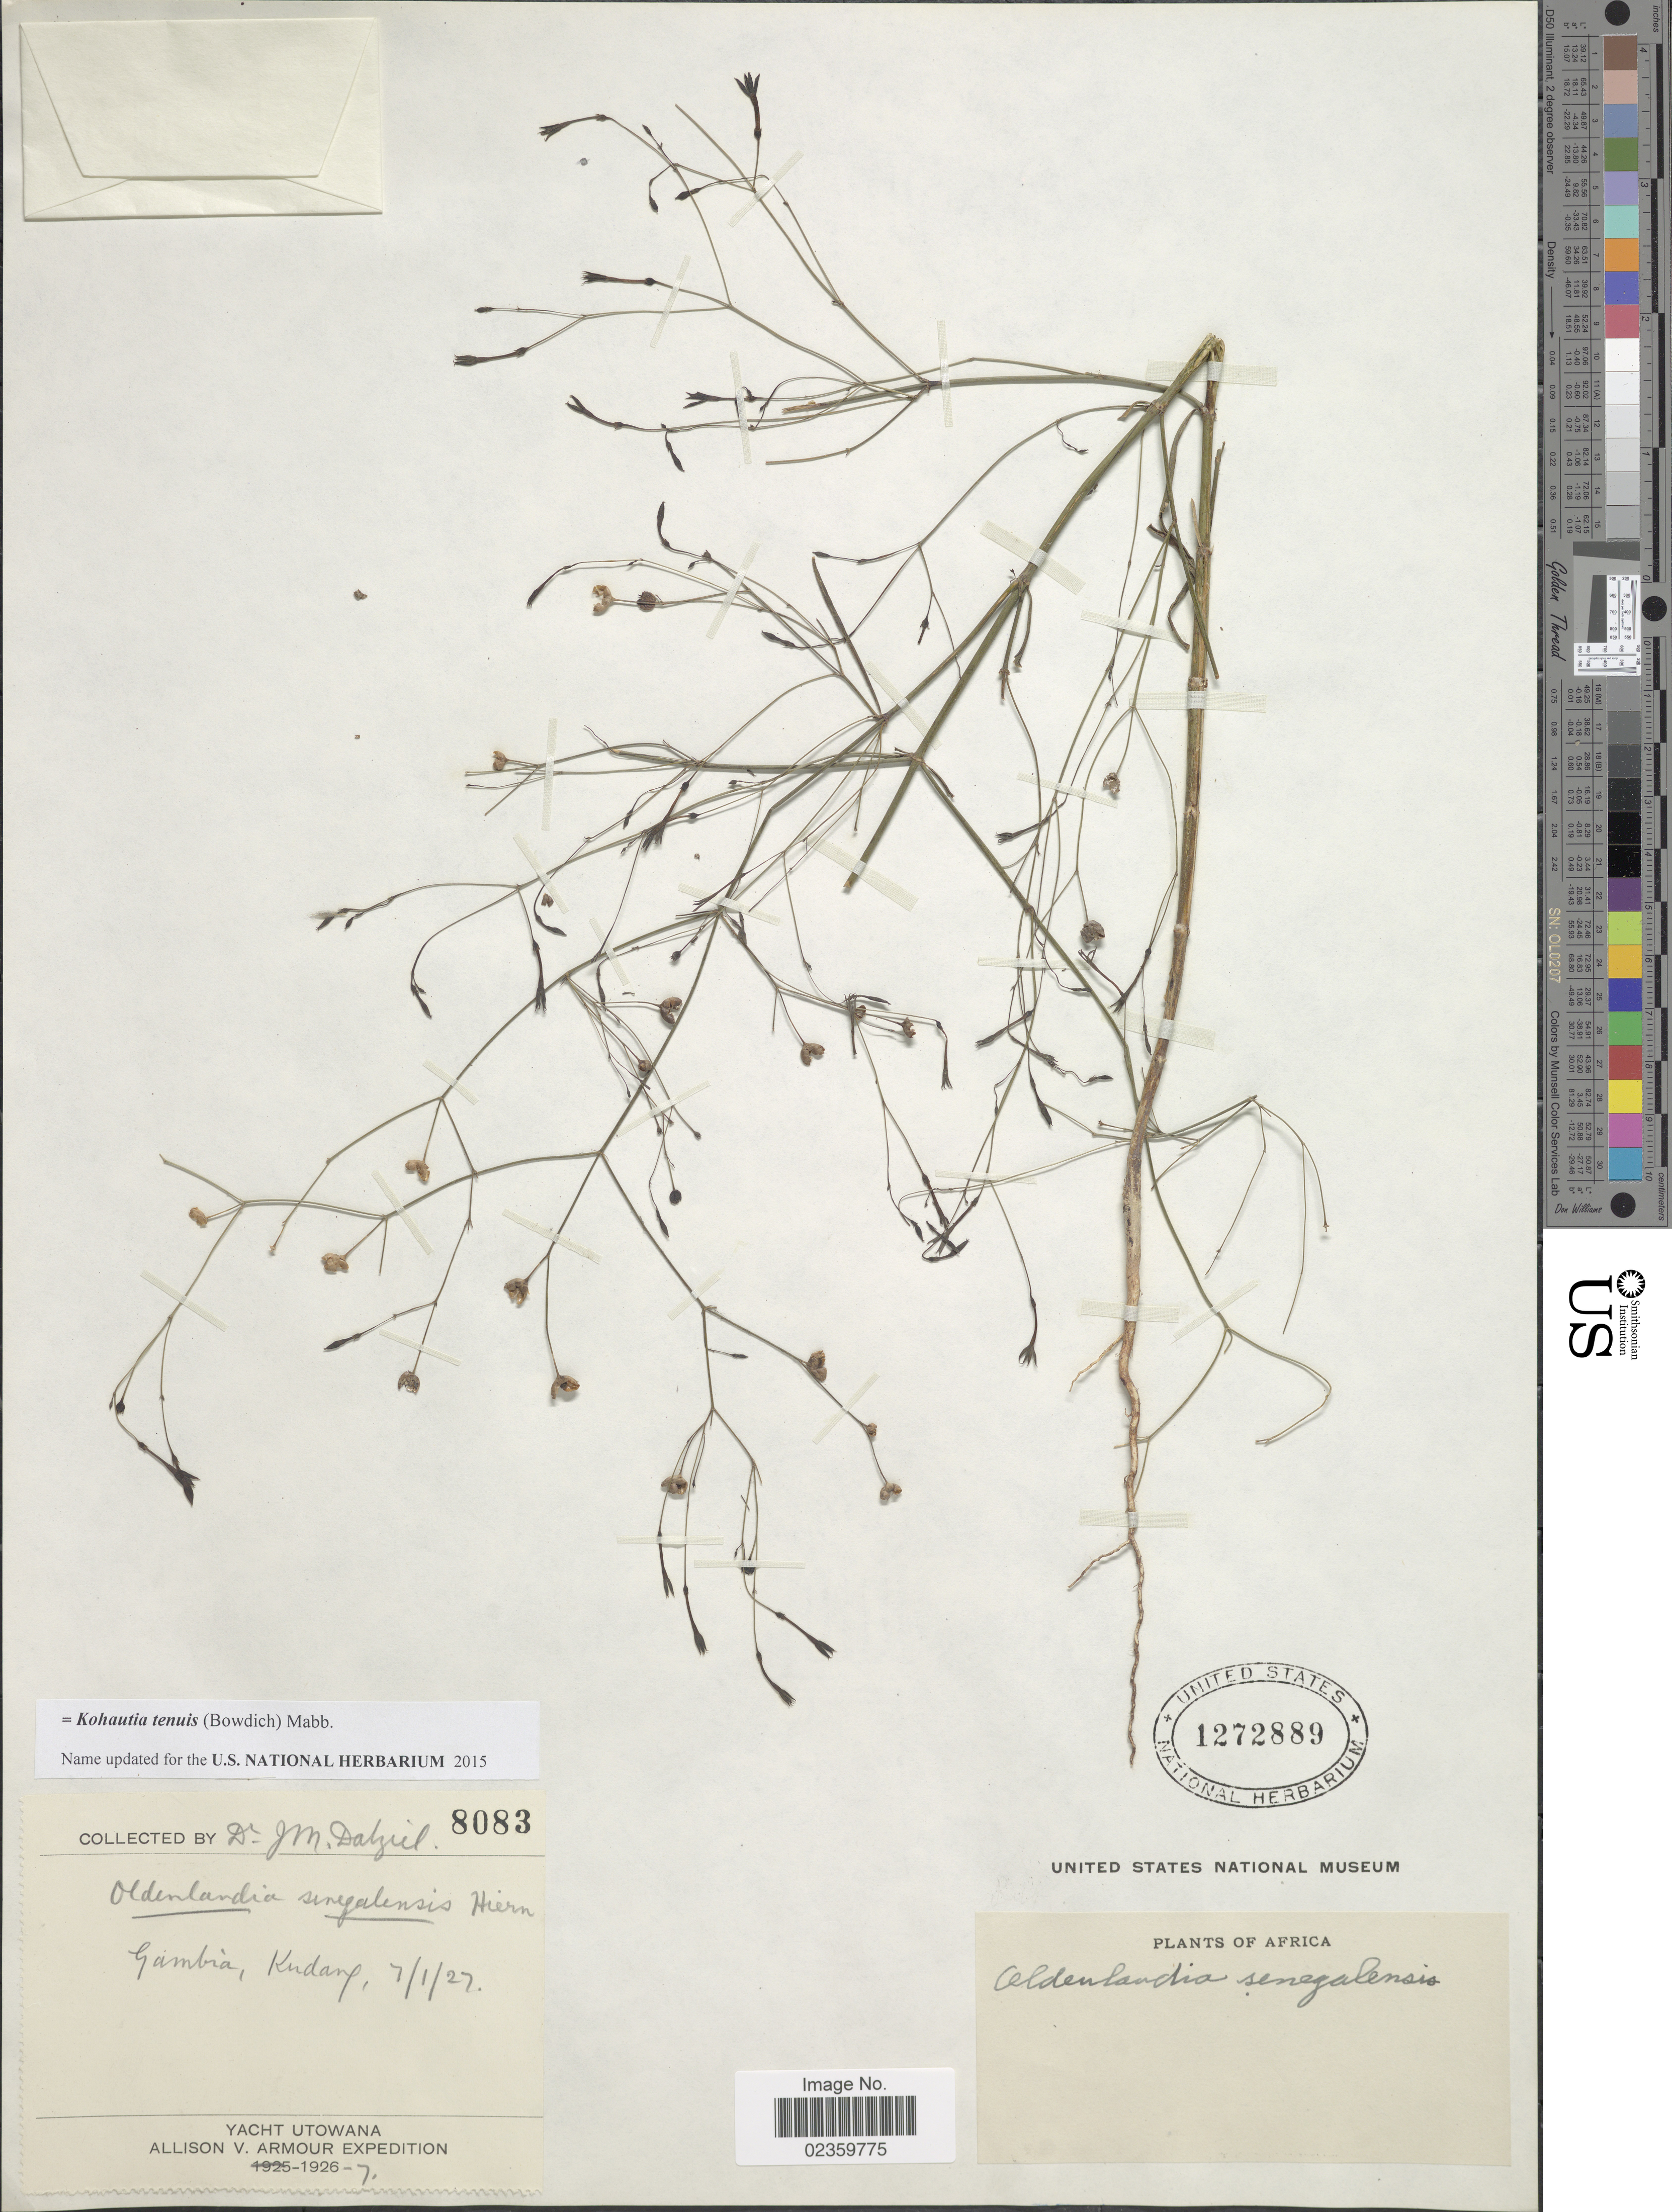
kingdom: Plantae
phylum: Tracheophyta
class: Magnoliopsida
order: Gentianales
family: Rubiaceae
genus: Kohautia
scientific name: Kohautia tenuis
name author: (Bowdich) Mabb.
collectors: J. Dalziel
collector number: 8083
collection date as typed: Transcribed d/m/y: 7/1/27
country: Gambia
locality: Kudang.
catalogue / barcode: US 1272889